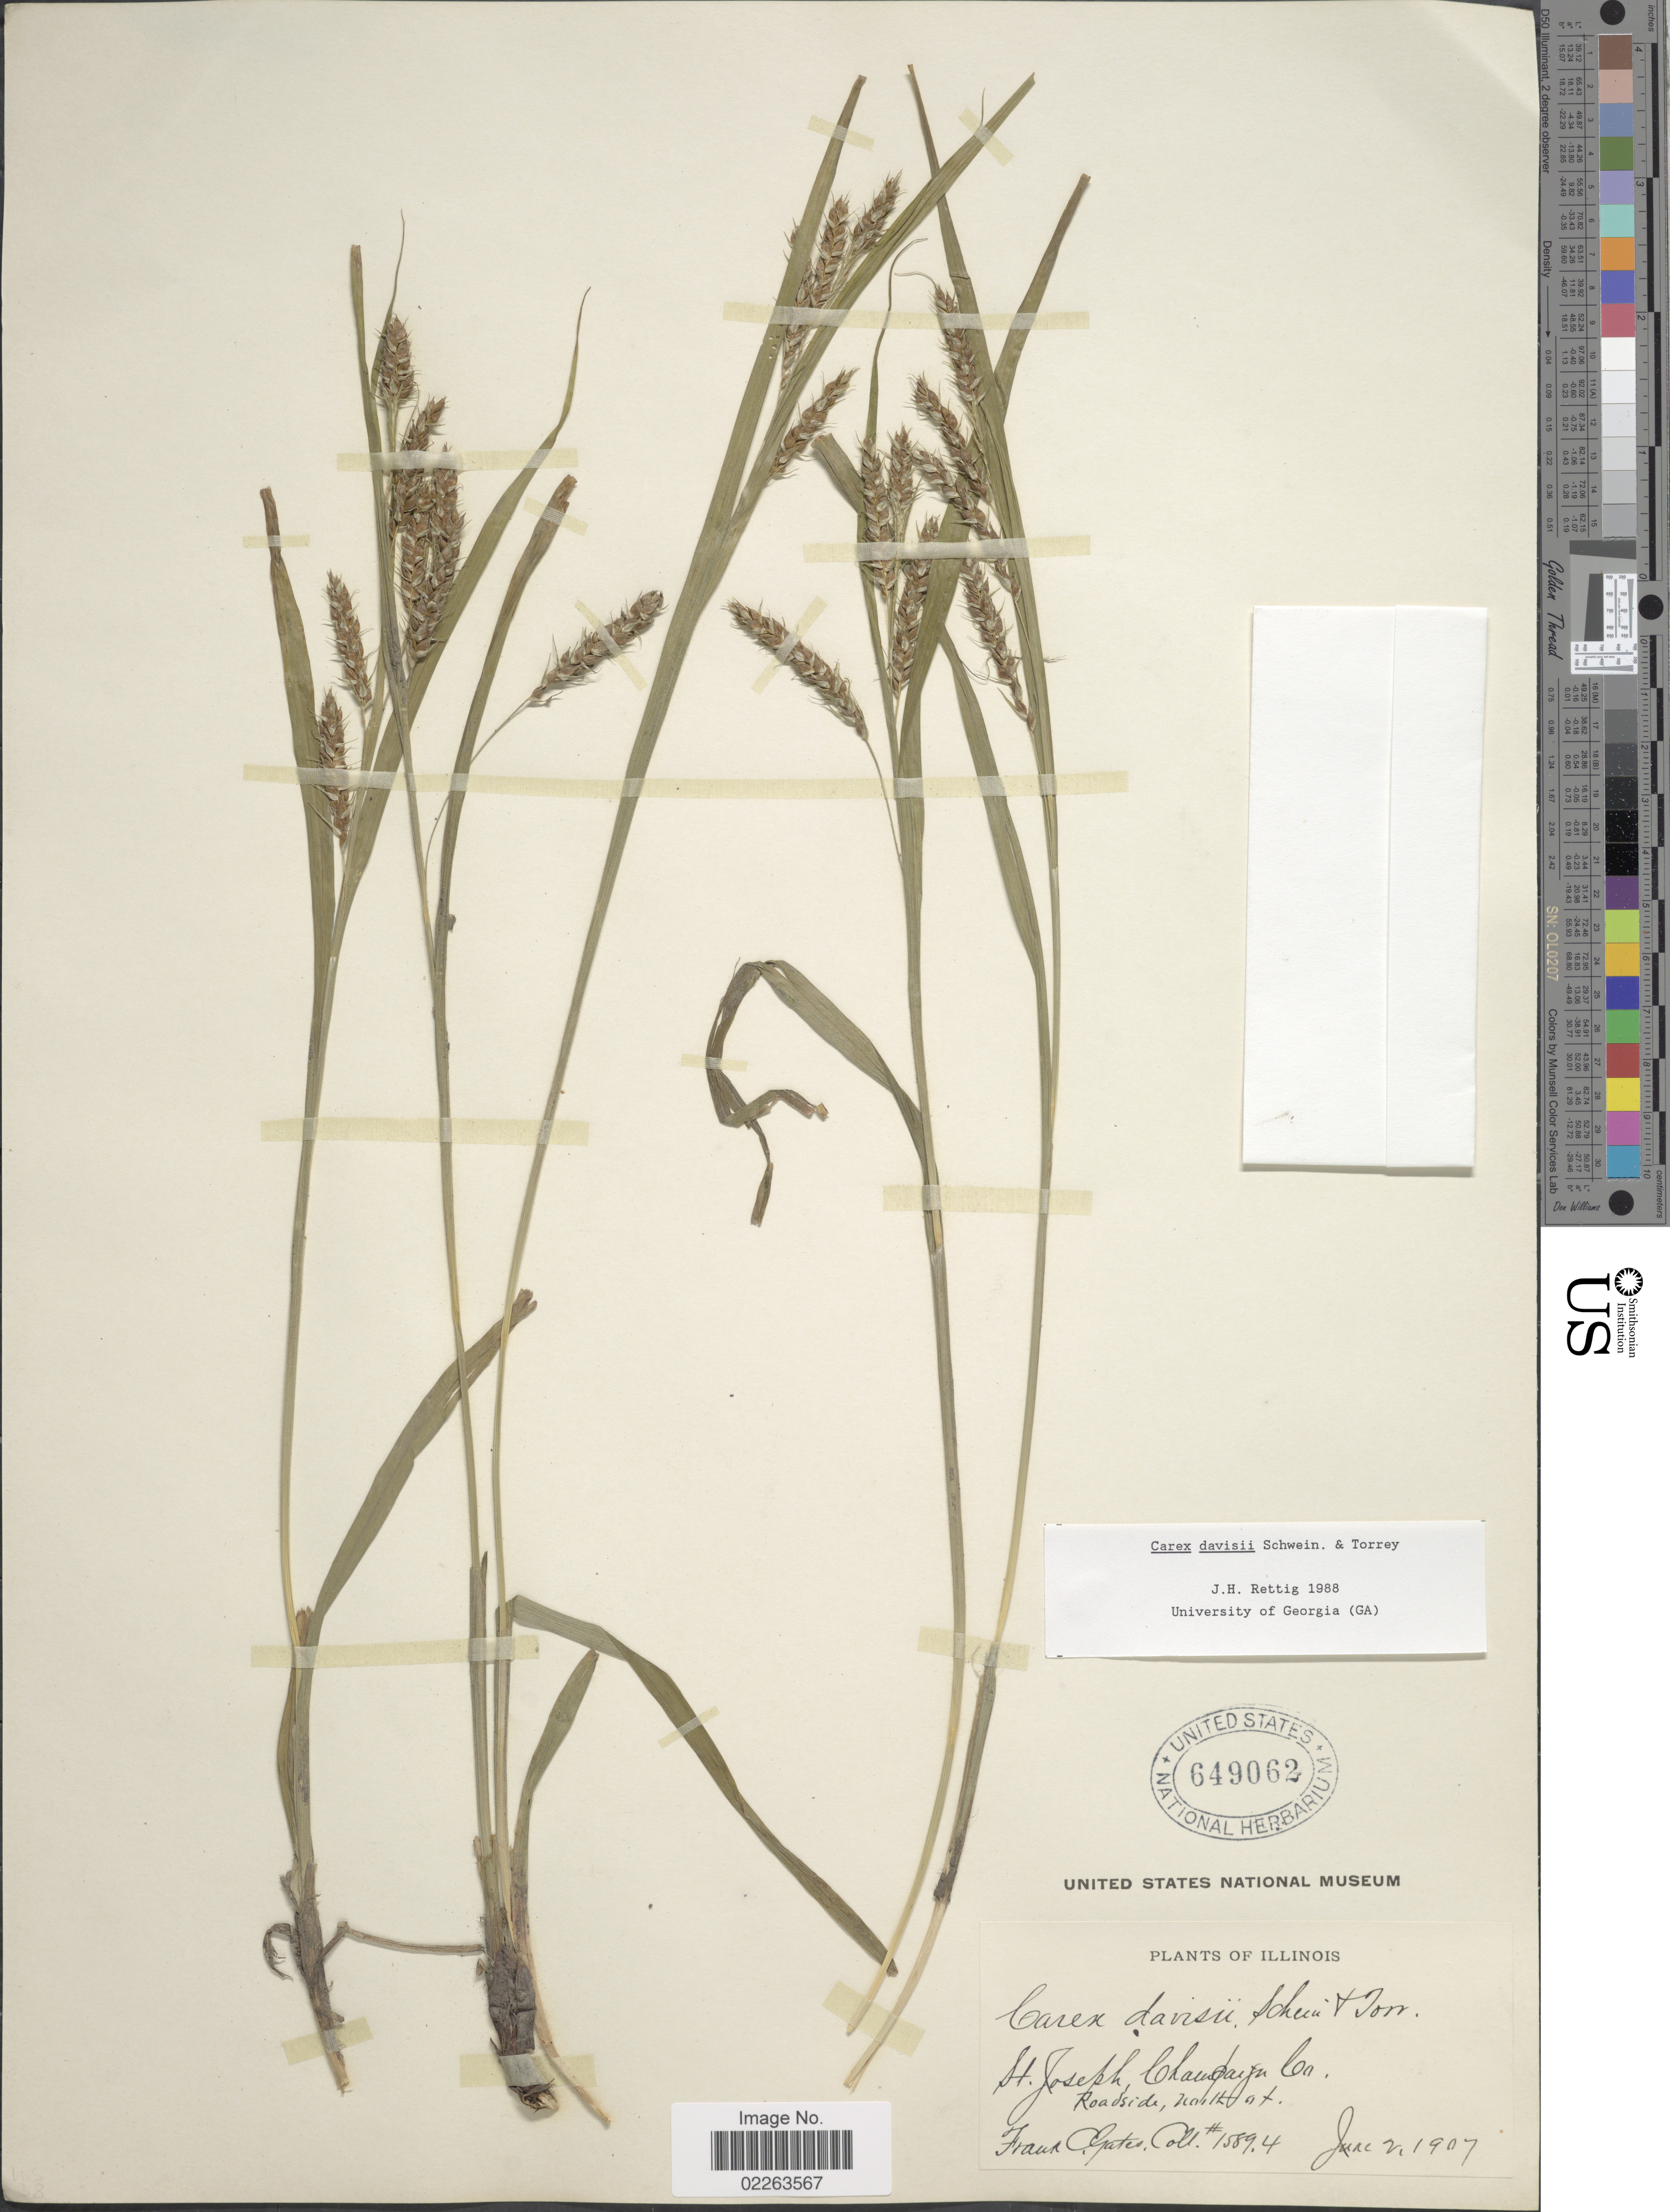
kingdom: Plantae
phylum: Tracheophyta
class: Liliopsida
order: Poales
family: Cyperaceae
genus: Carex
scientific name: Carex davisii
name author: Schwein. & Torr.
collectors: F. C. Gates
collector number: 15894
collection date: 1907-06-02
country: United States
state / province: Illinois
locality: St. Joseph, Champaign Co. Roadside, north of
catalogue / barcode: US 649062